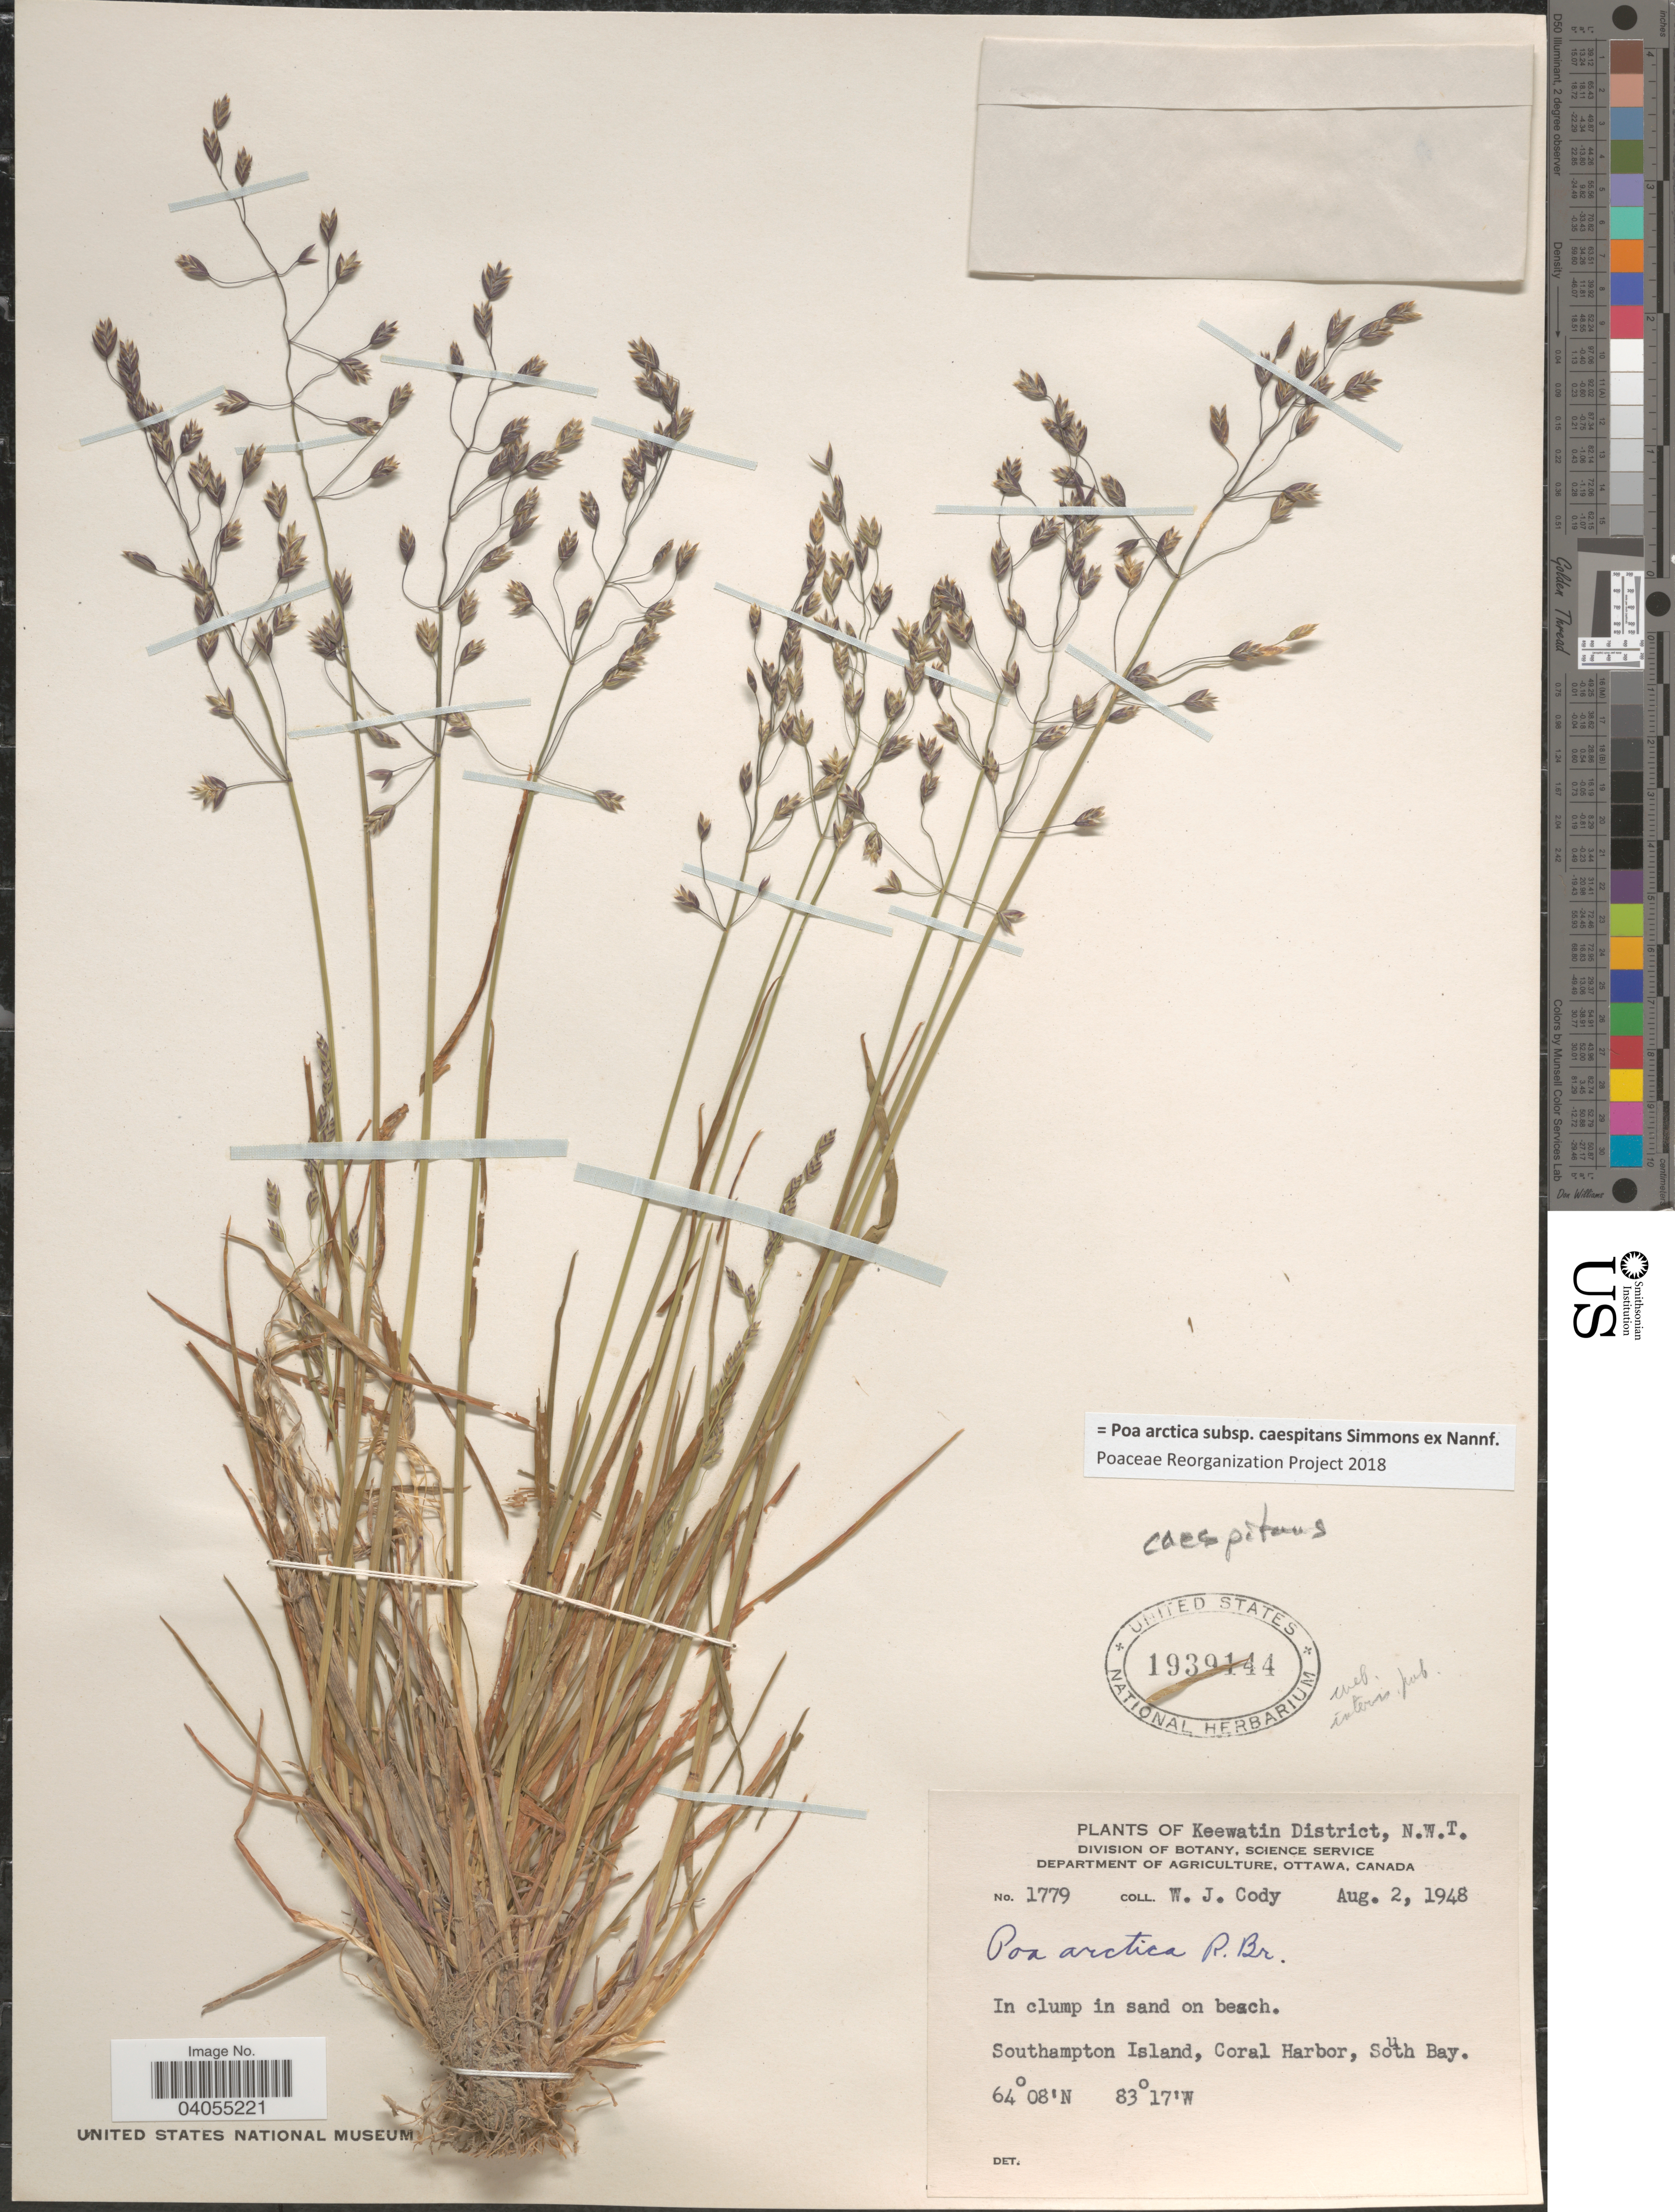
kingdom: Plantae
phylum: Tracheophyta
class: Liliopsida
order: Poales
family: Poaceae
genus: Poa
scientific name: Poa arctica subsp. caespitans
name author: Simmons ex Nannf.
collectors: W. Cody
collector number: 1779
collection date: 1948-08-02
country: Canada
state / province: Northwest Territories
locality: Keewatin District. Southampton Island, Coral Harbor, South Bay.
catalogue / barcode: US 1939144